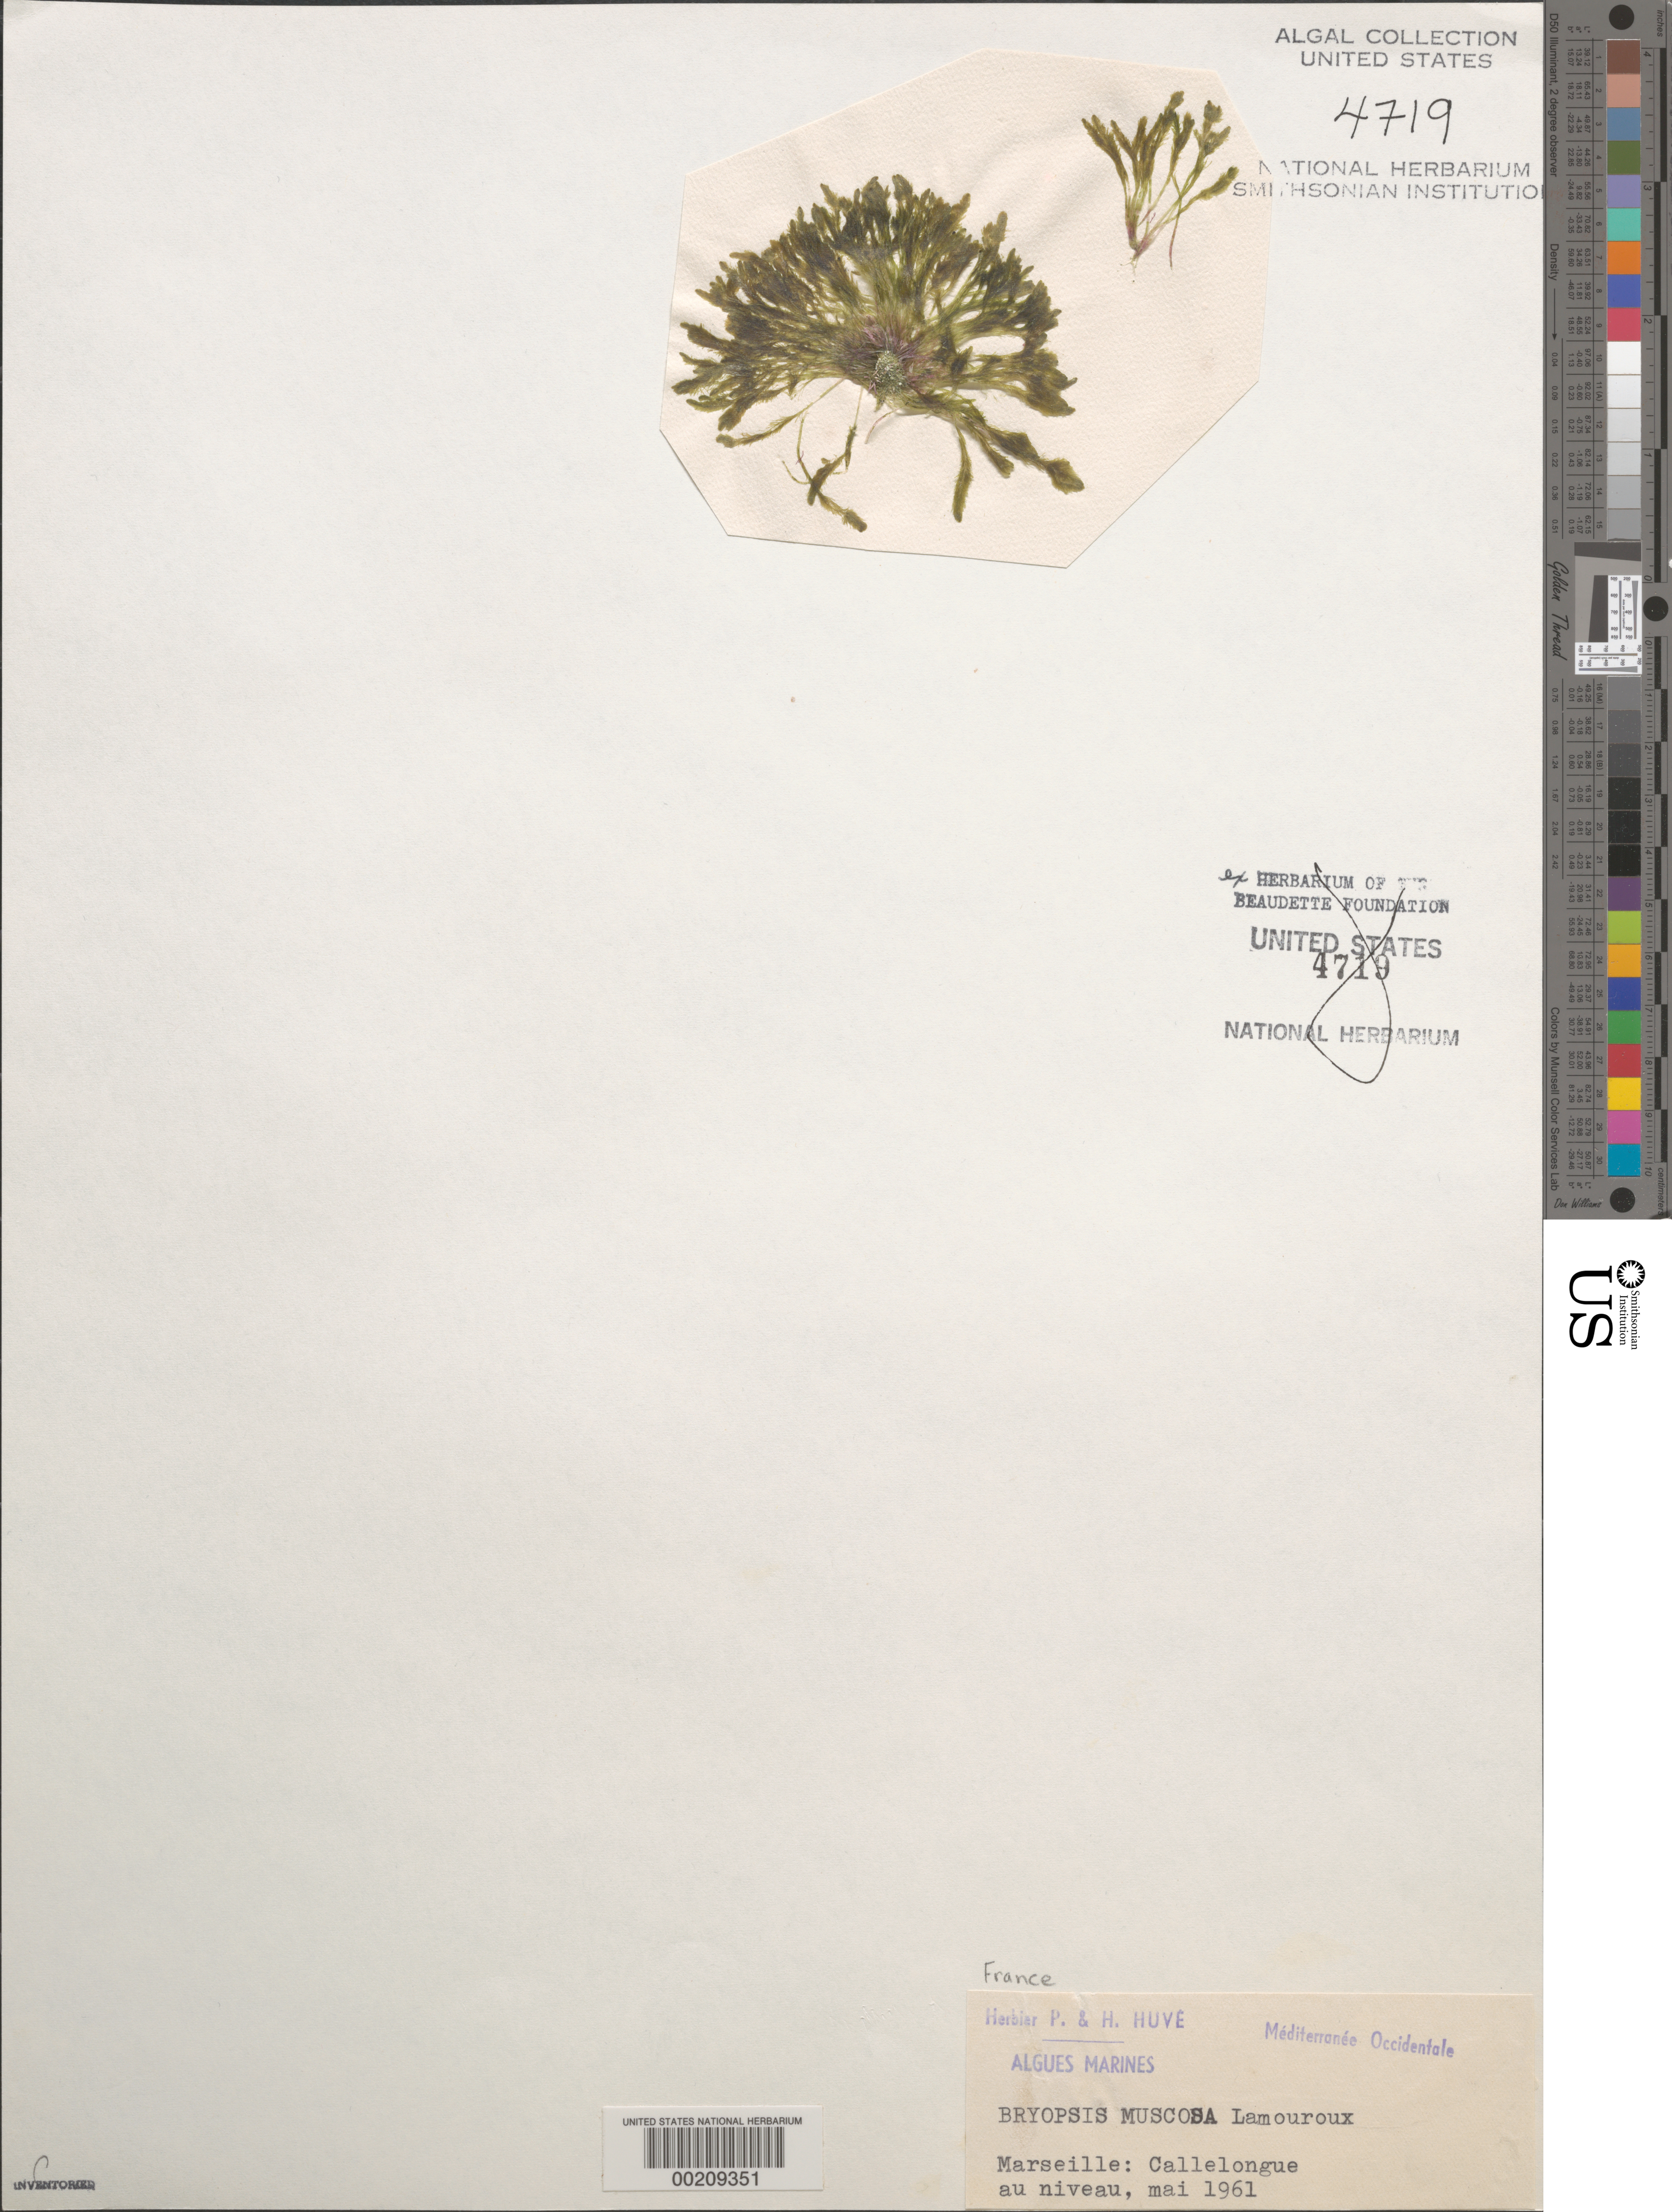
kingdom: Plantae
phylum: Chlorophyta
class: Ulvophyceae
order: Bryopsidales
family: Bryopsidaceae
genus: Bryopsis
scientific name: Bryopsis muscosa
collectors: P. Huve & H. Huve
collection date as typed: May 1961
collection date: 1961-05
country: France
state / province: Provence-Alpes-Côte d'Azur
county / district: Bouches-du-Rhône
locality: Marseille, Callelongue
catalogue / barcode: US 4719